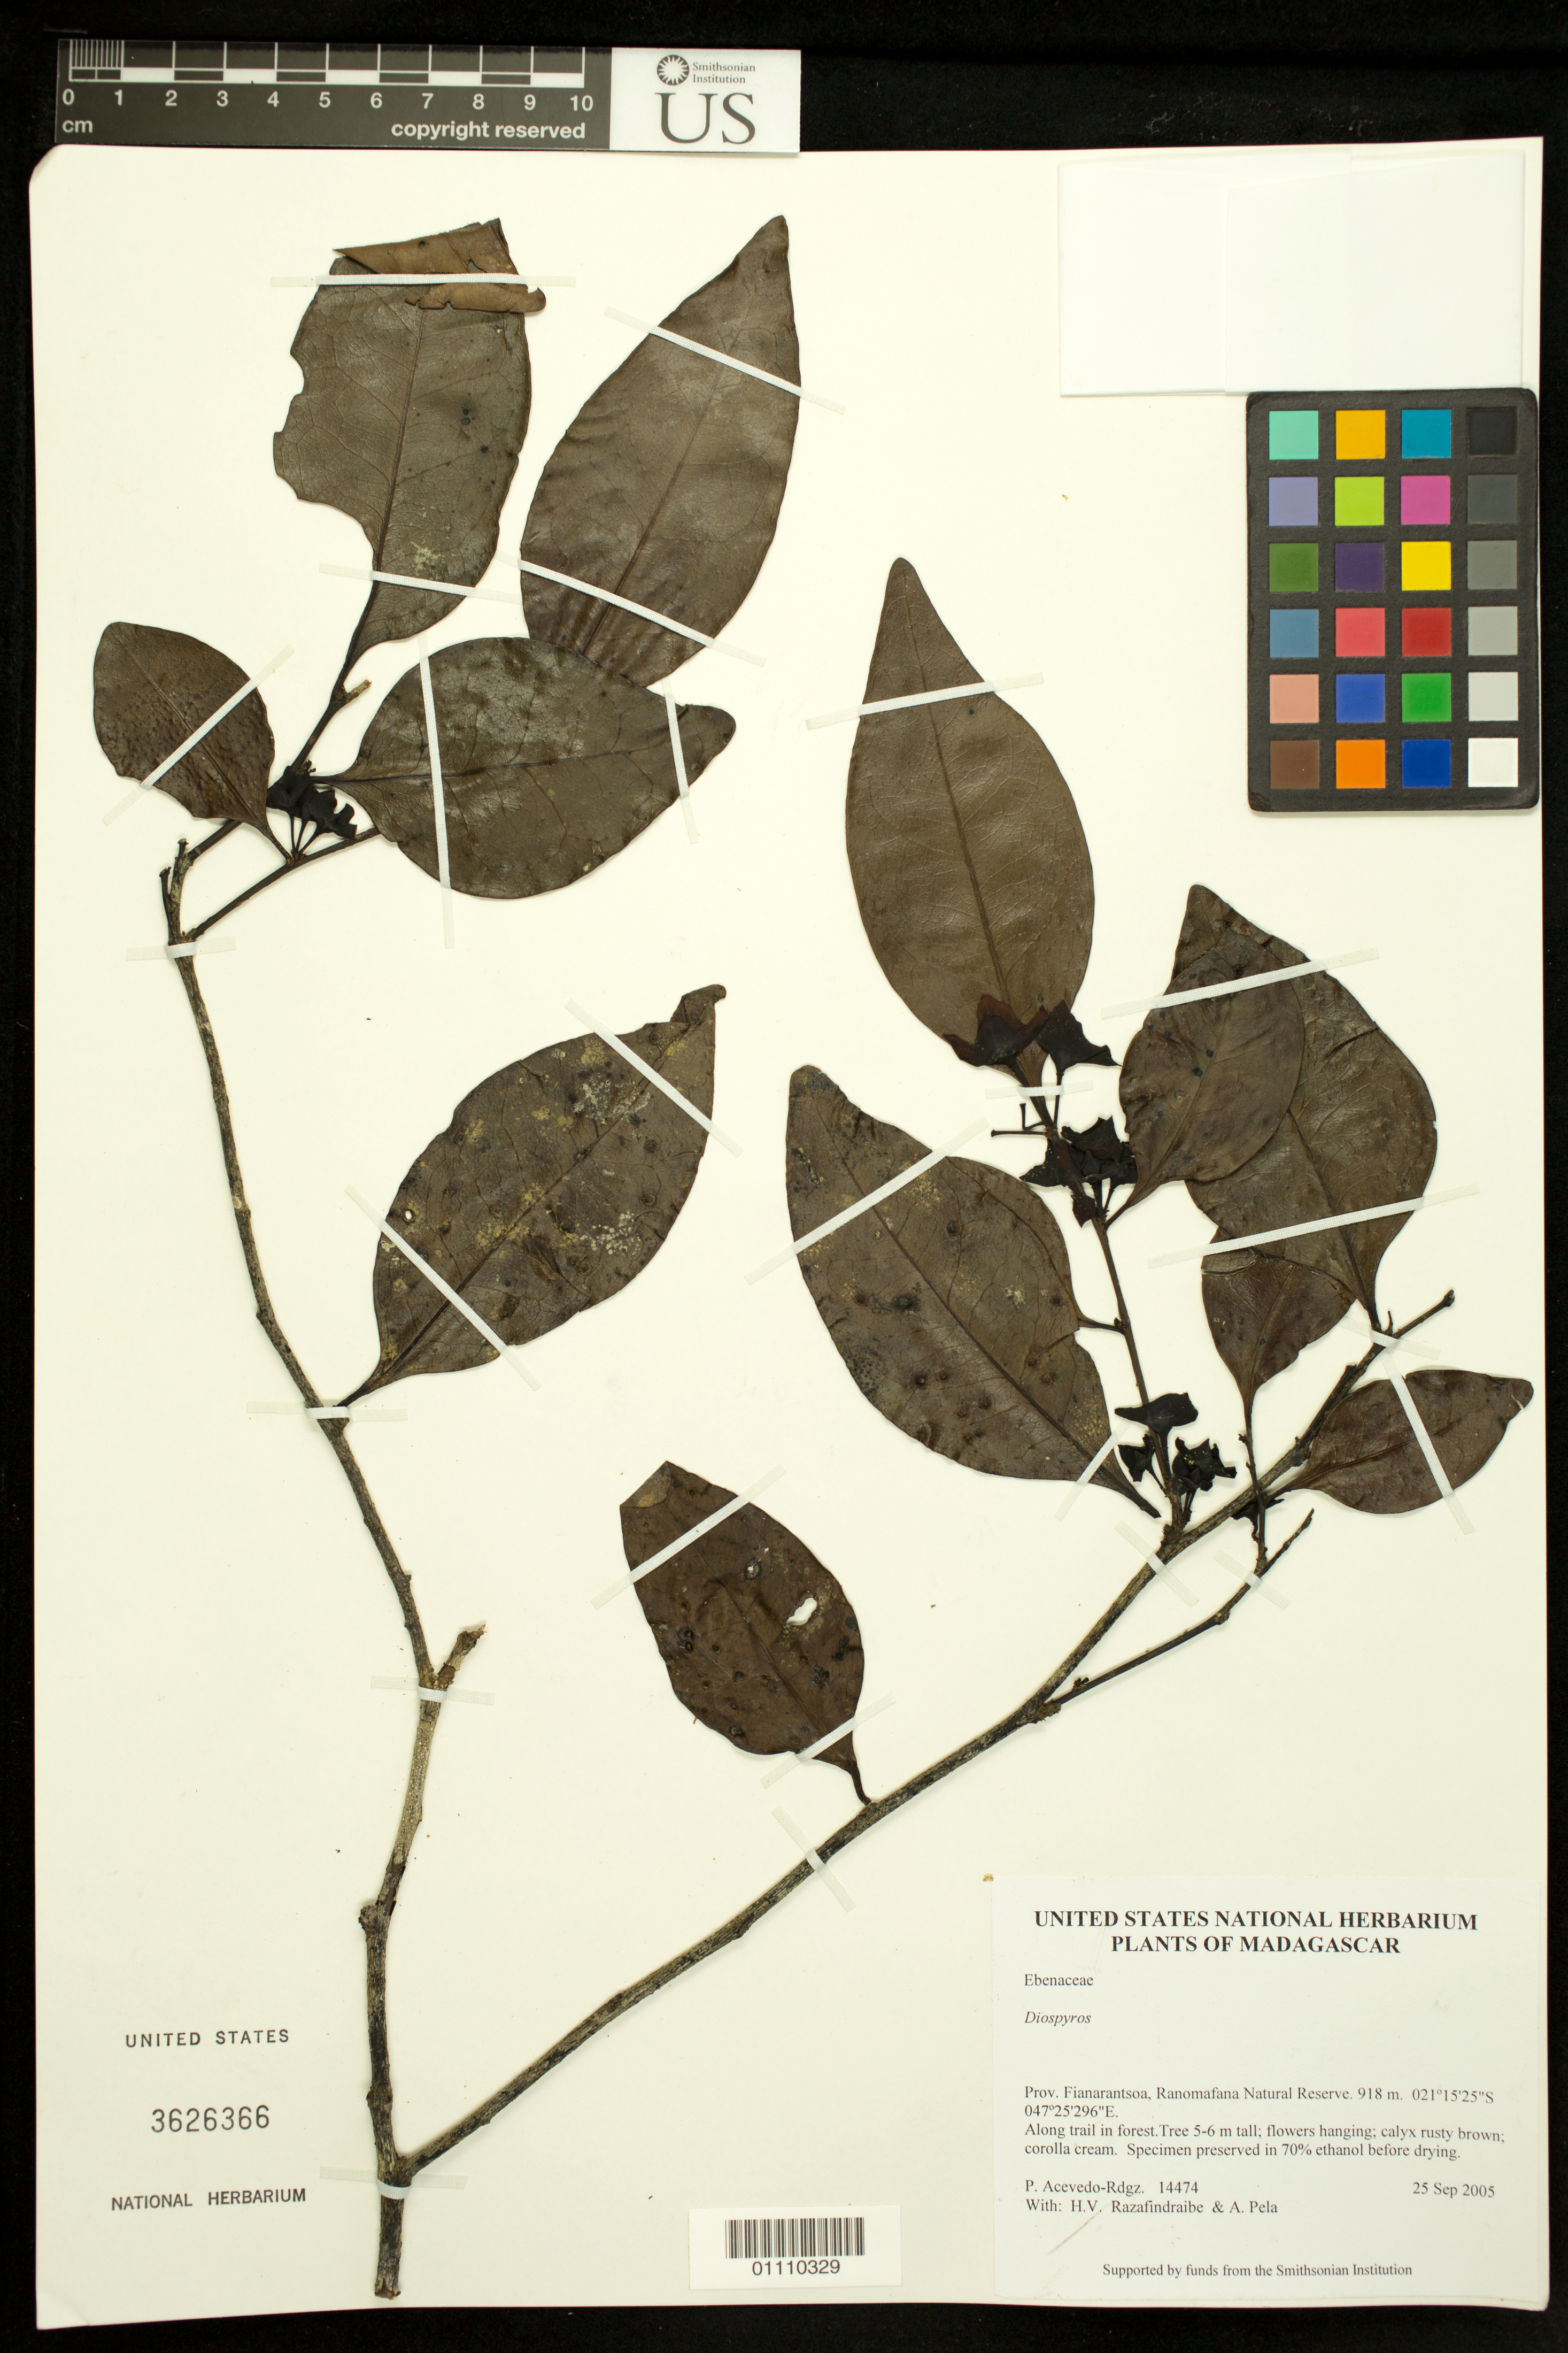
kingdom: Plantae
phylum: Tracheophyta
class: Magnoliopsida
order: Ericales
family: Ebenaceae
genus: Diospyros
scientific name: Diospyros sp.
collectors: P. Acevedo-Rodr., H. Razafindraibe & A. Pela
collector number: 14474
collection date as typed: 25 Sep 2005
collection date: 2005-09-25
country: Madagascar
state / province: Haute Matsiatra / Vatovavy Fitovinany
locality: Prov. Fianarantsoa, Ranomafana Natural Reserve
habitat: Along trail in forest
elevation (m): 918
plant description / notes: US, M O, P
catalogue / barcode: US 3626366